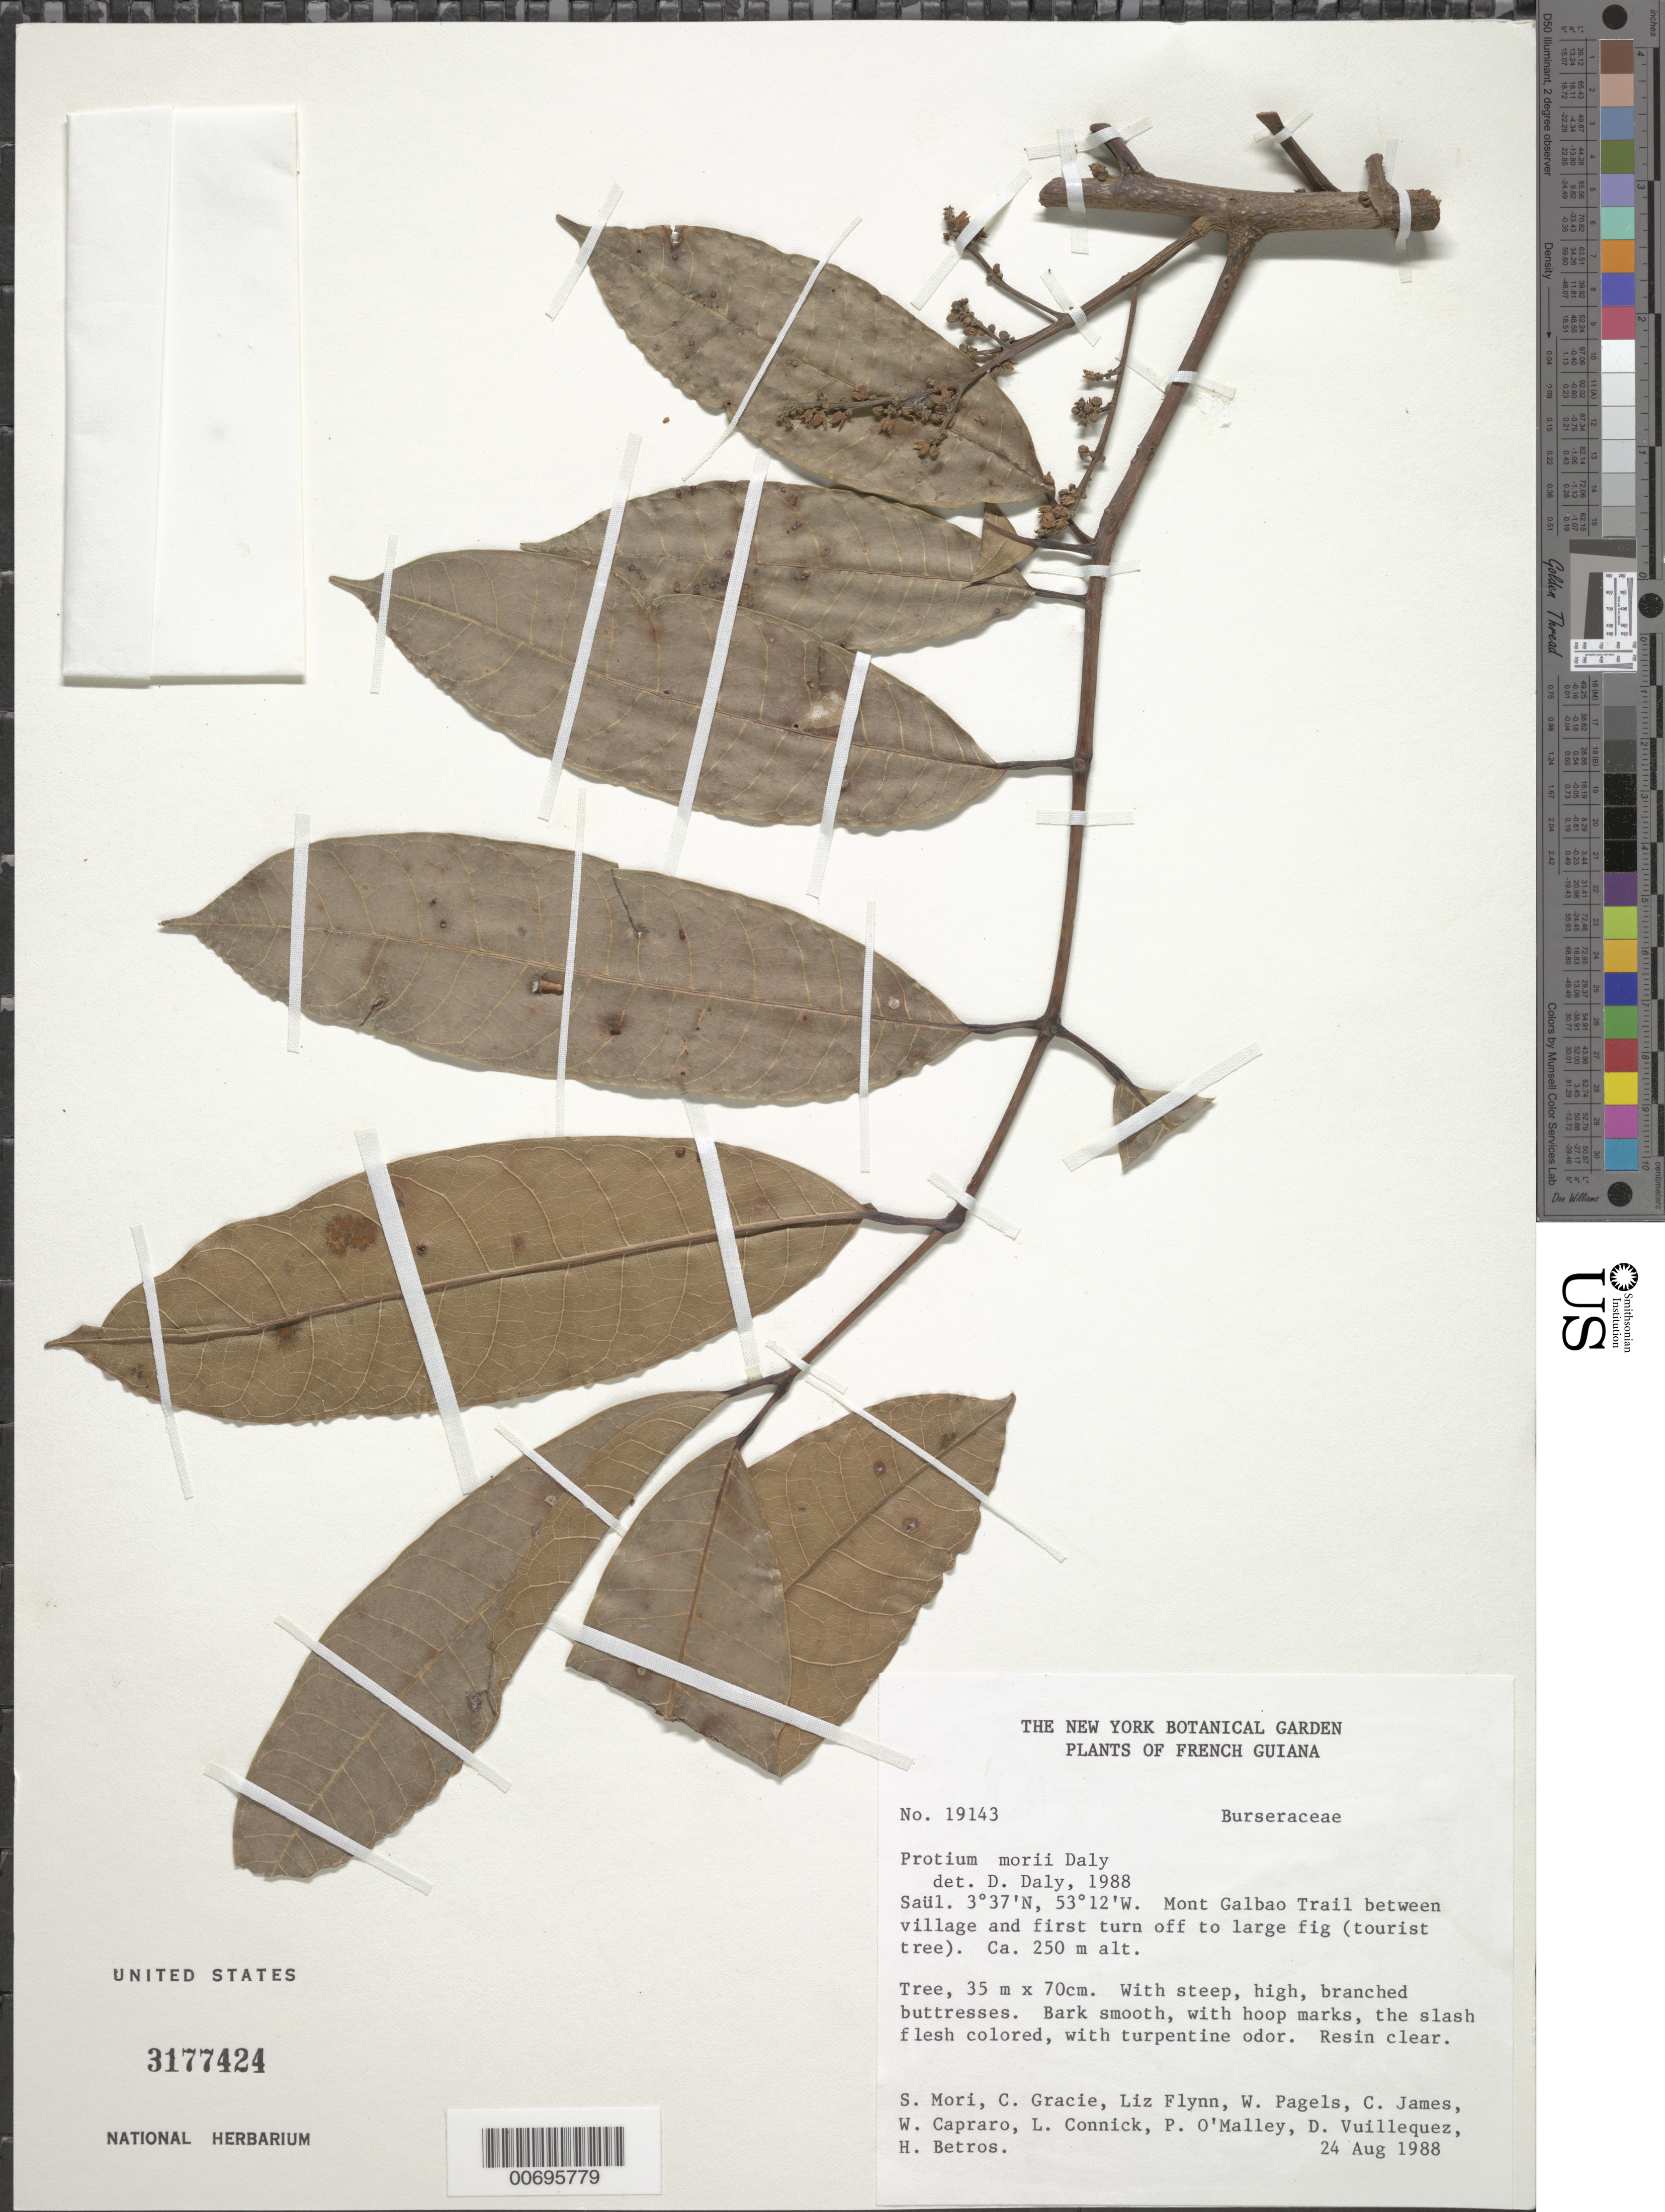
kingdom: Plantae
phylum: Tracheophyta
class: Magnoliopsida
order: Sapindales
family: Burseraceae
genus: Protium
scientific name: Protium morii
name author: Daly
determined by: Daly, D. C.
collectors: S. Mori, C. A. Gracie, L. Flynn, W. Pagels, C. James, W. Capraro & L. Connick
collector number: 19143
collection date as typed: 24-Aug-88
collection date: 1988-08-24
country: French Guiana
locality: Saül, Mont Galbao Trail between village & first turn off to large fig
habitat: Non-flooded moist forest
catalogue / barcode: US 3177424